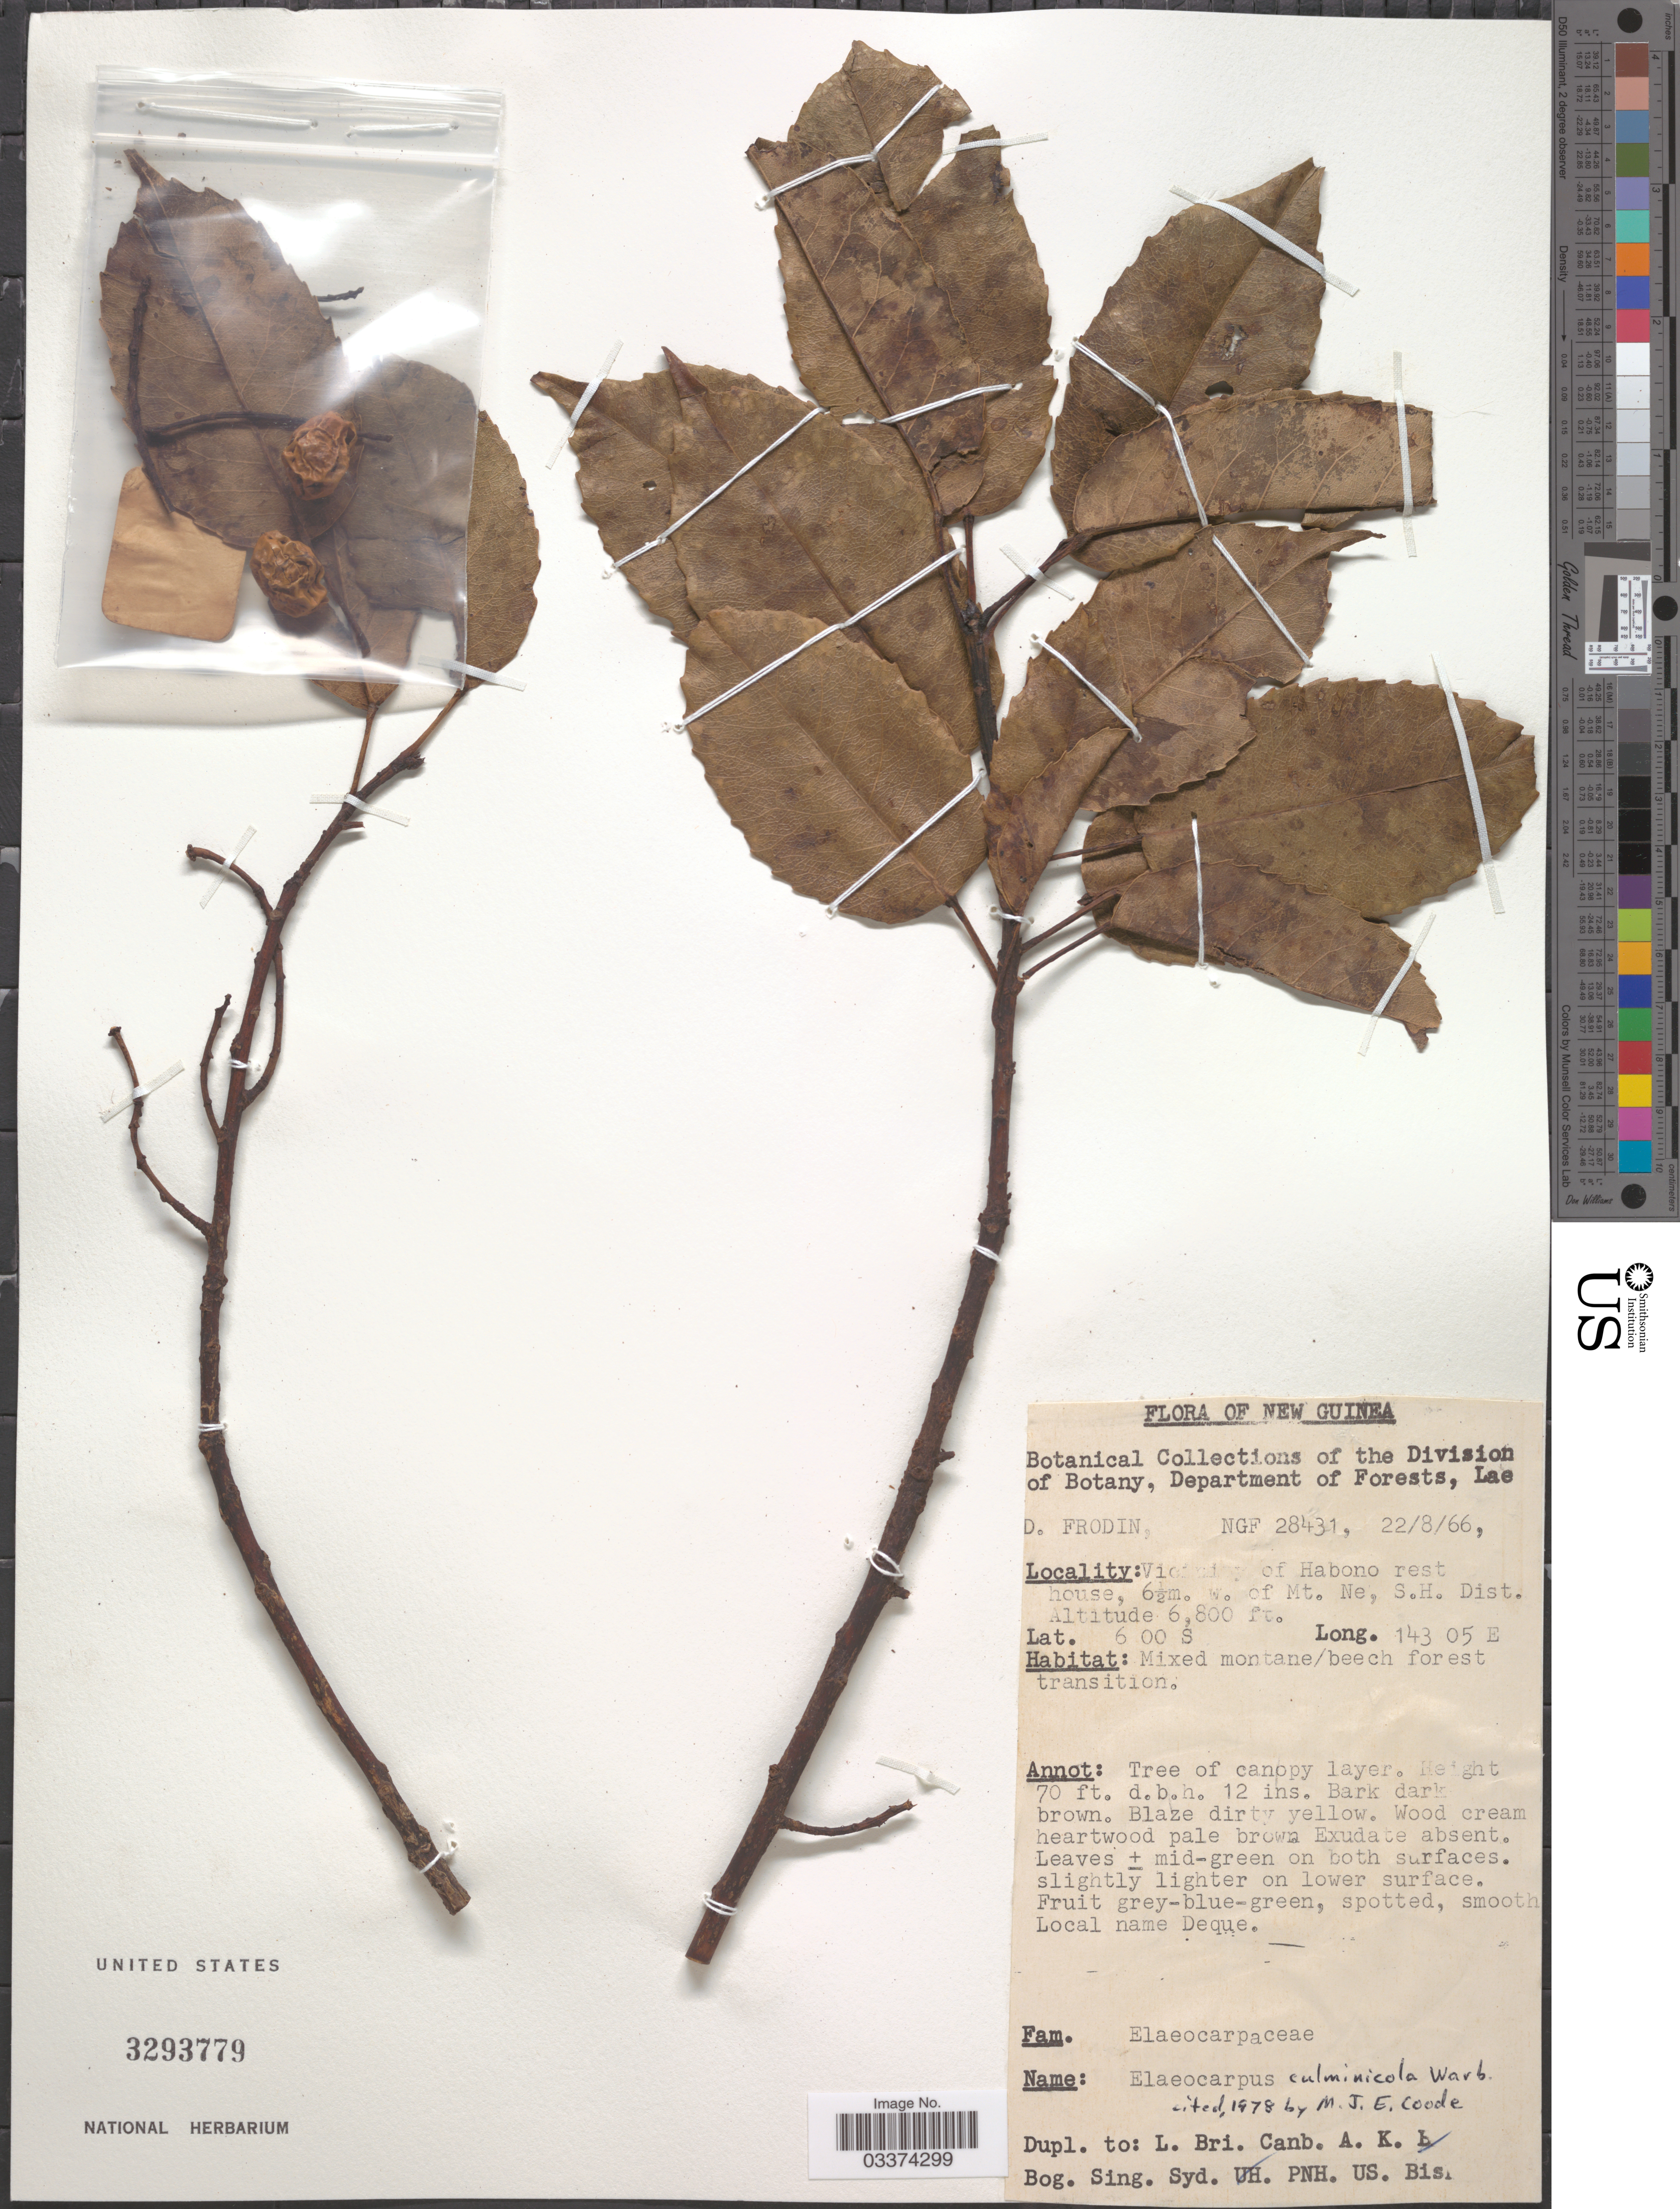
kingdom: Plantae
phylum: Tracheophyta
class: Magnoliopsida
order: Oxalidales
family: Elaeocarpaceae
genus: Elaeocarpus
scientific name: Elaeocarpus culminicola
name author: Warb.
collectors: D. G. Frodin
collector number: NGF28431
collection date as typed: Transcribed d/m/y: 22/8/66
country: Papua New Guinea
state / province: Southern Highlands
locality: New Guinea, Vicinity of Habono rest house, 6½m. w. of Mt. Ne, S.H. Dist.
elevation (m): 2073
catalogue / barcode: US 3293779